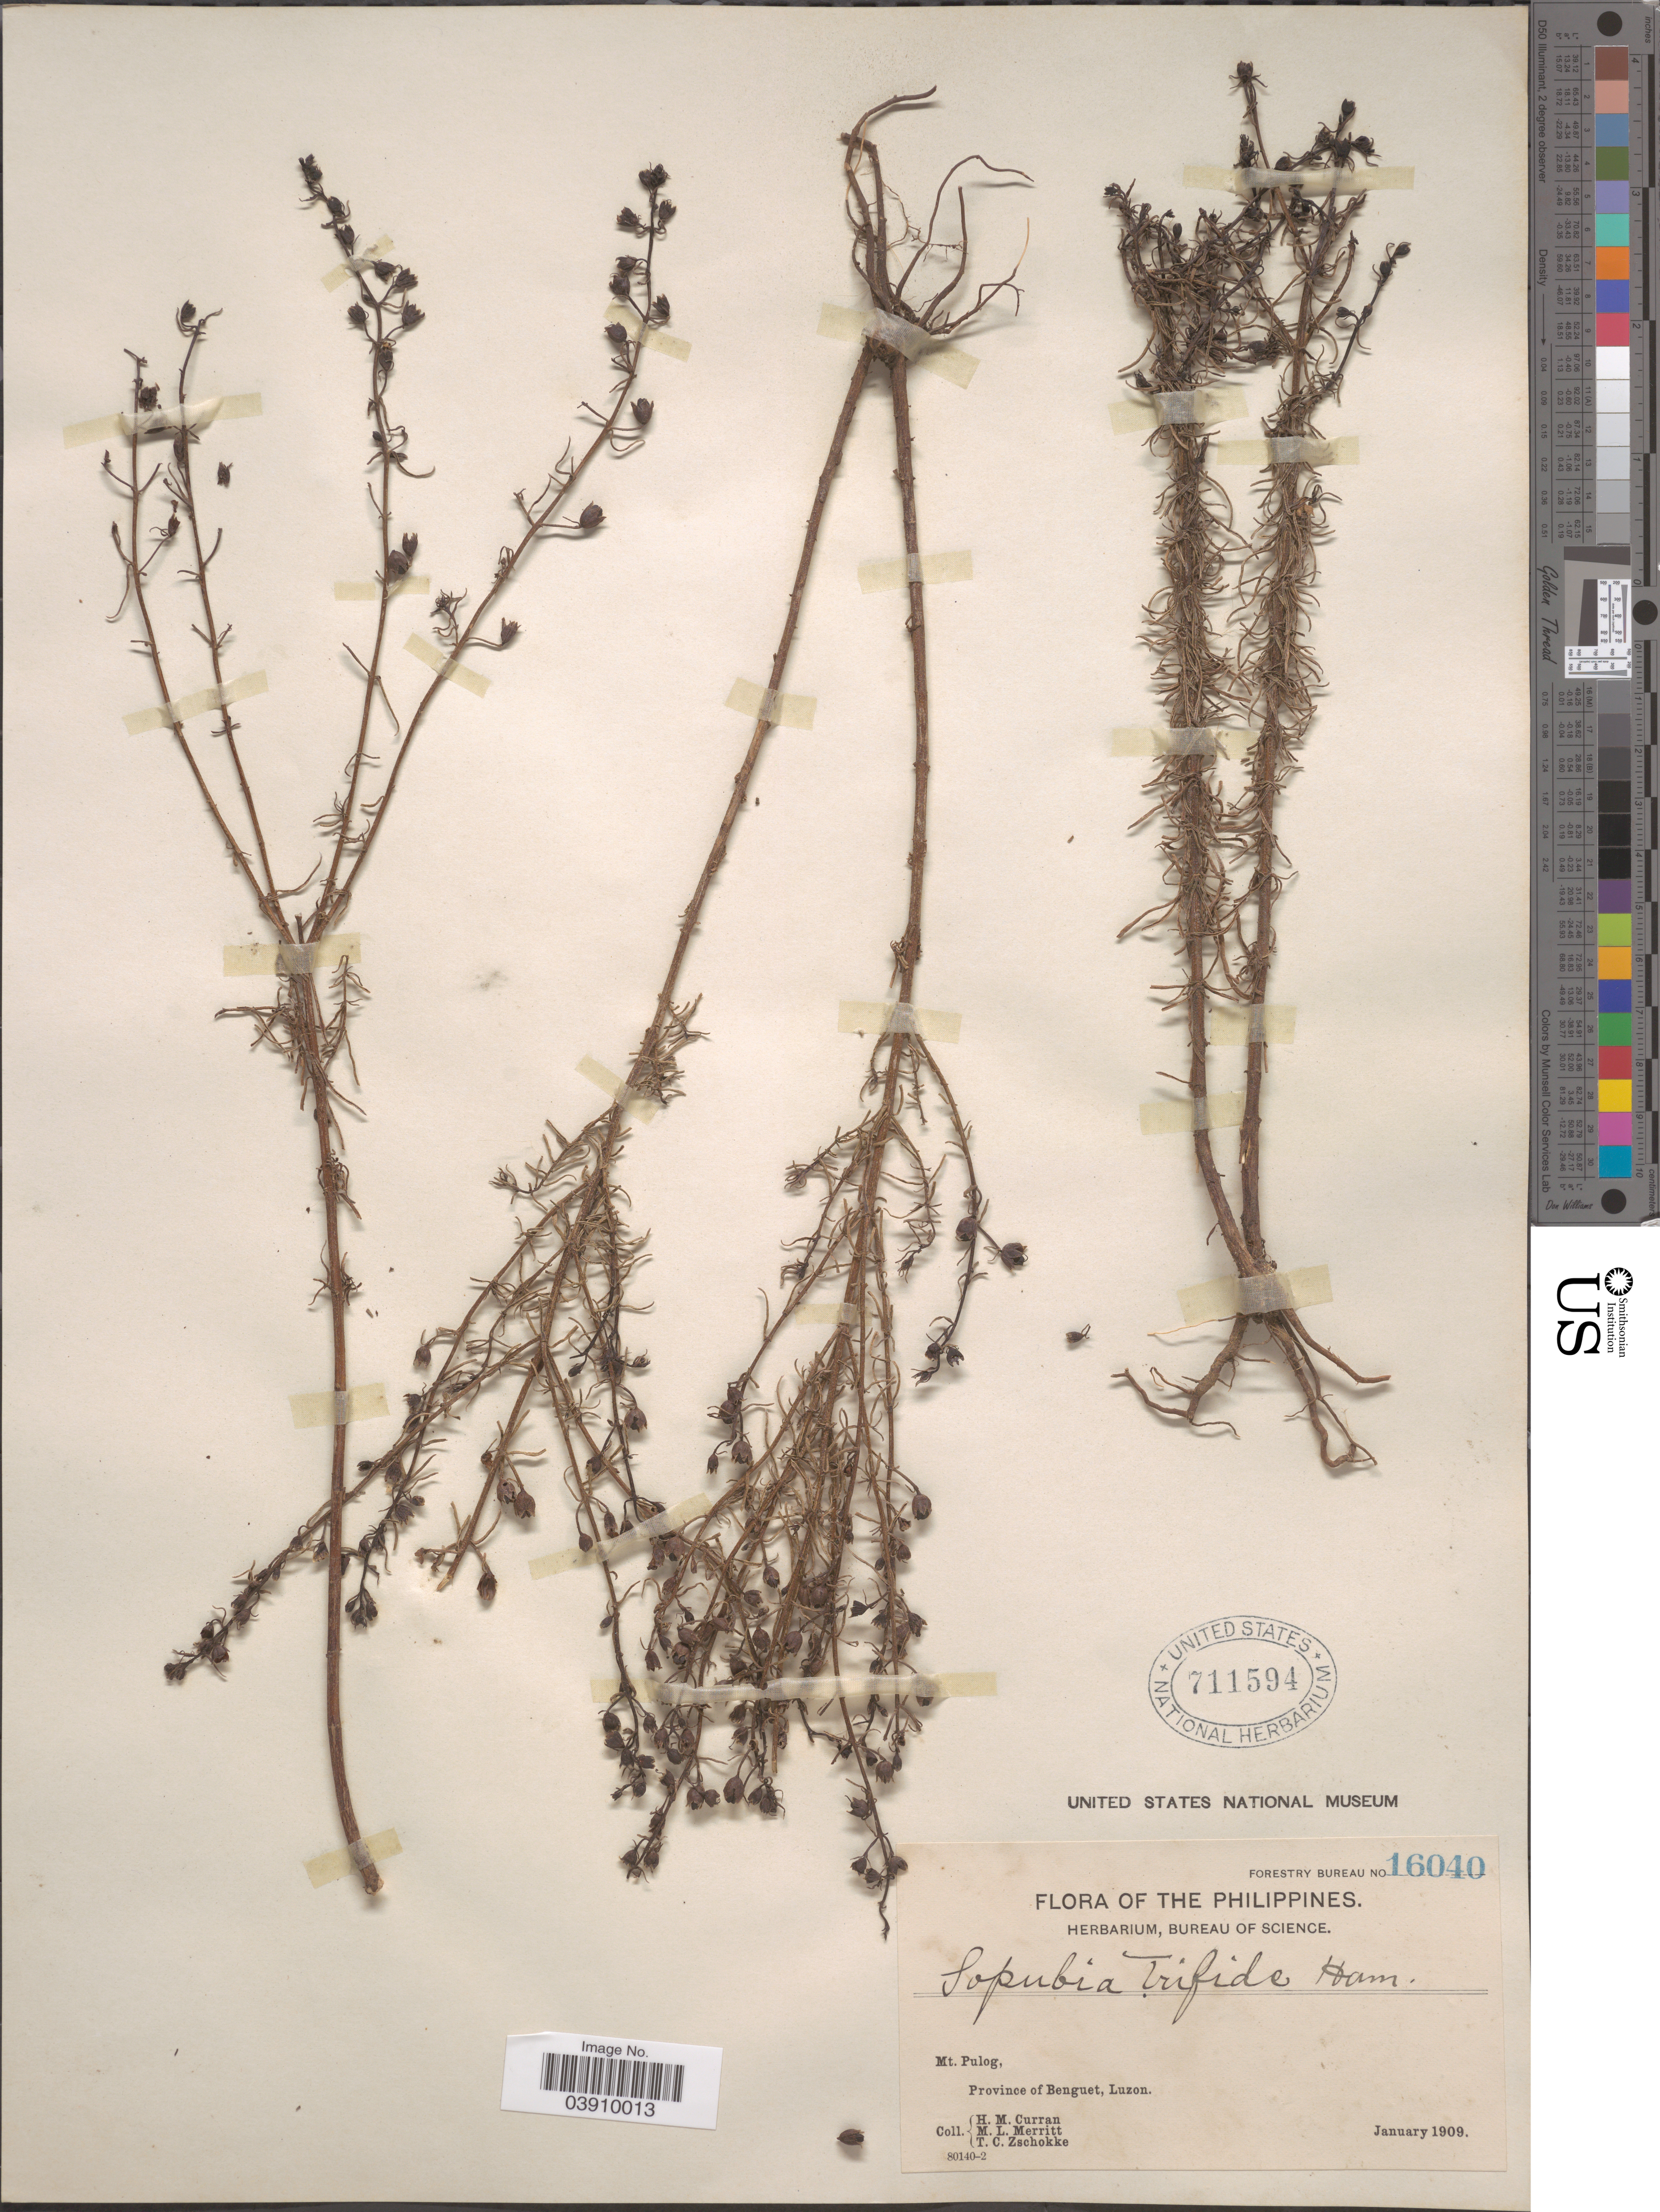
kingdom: Plantae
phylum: Tracheophyta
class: Magnoliopsida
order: Lamiales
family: Orobanchaceae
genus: Sopubia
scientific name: Sopubia trifida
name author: Buch.-Ham. ex D. Don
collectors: H. M. Curran, M. L. Merritt & T. C. Zschokke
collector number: Forestry Bureau 16040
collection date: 1909-01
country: Philippines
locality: Mt. Pulog, Province of Benguet, Luzon.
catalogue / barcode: US 711594